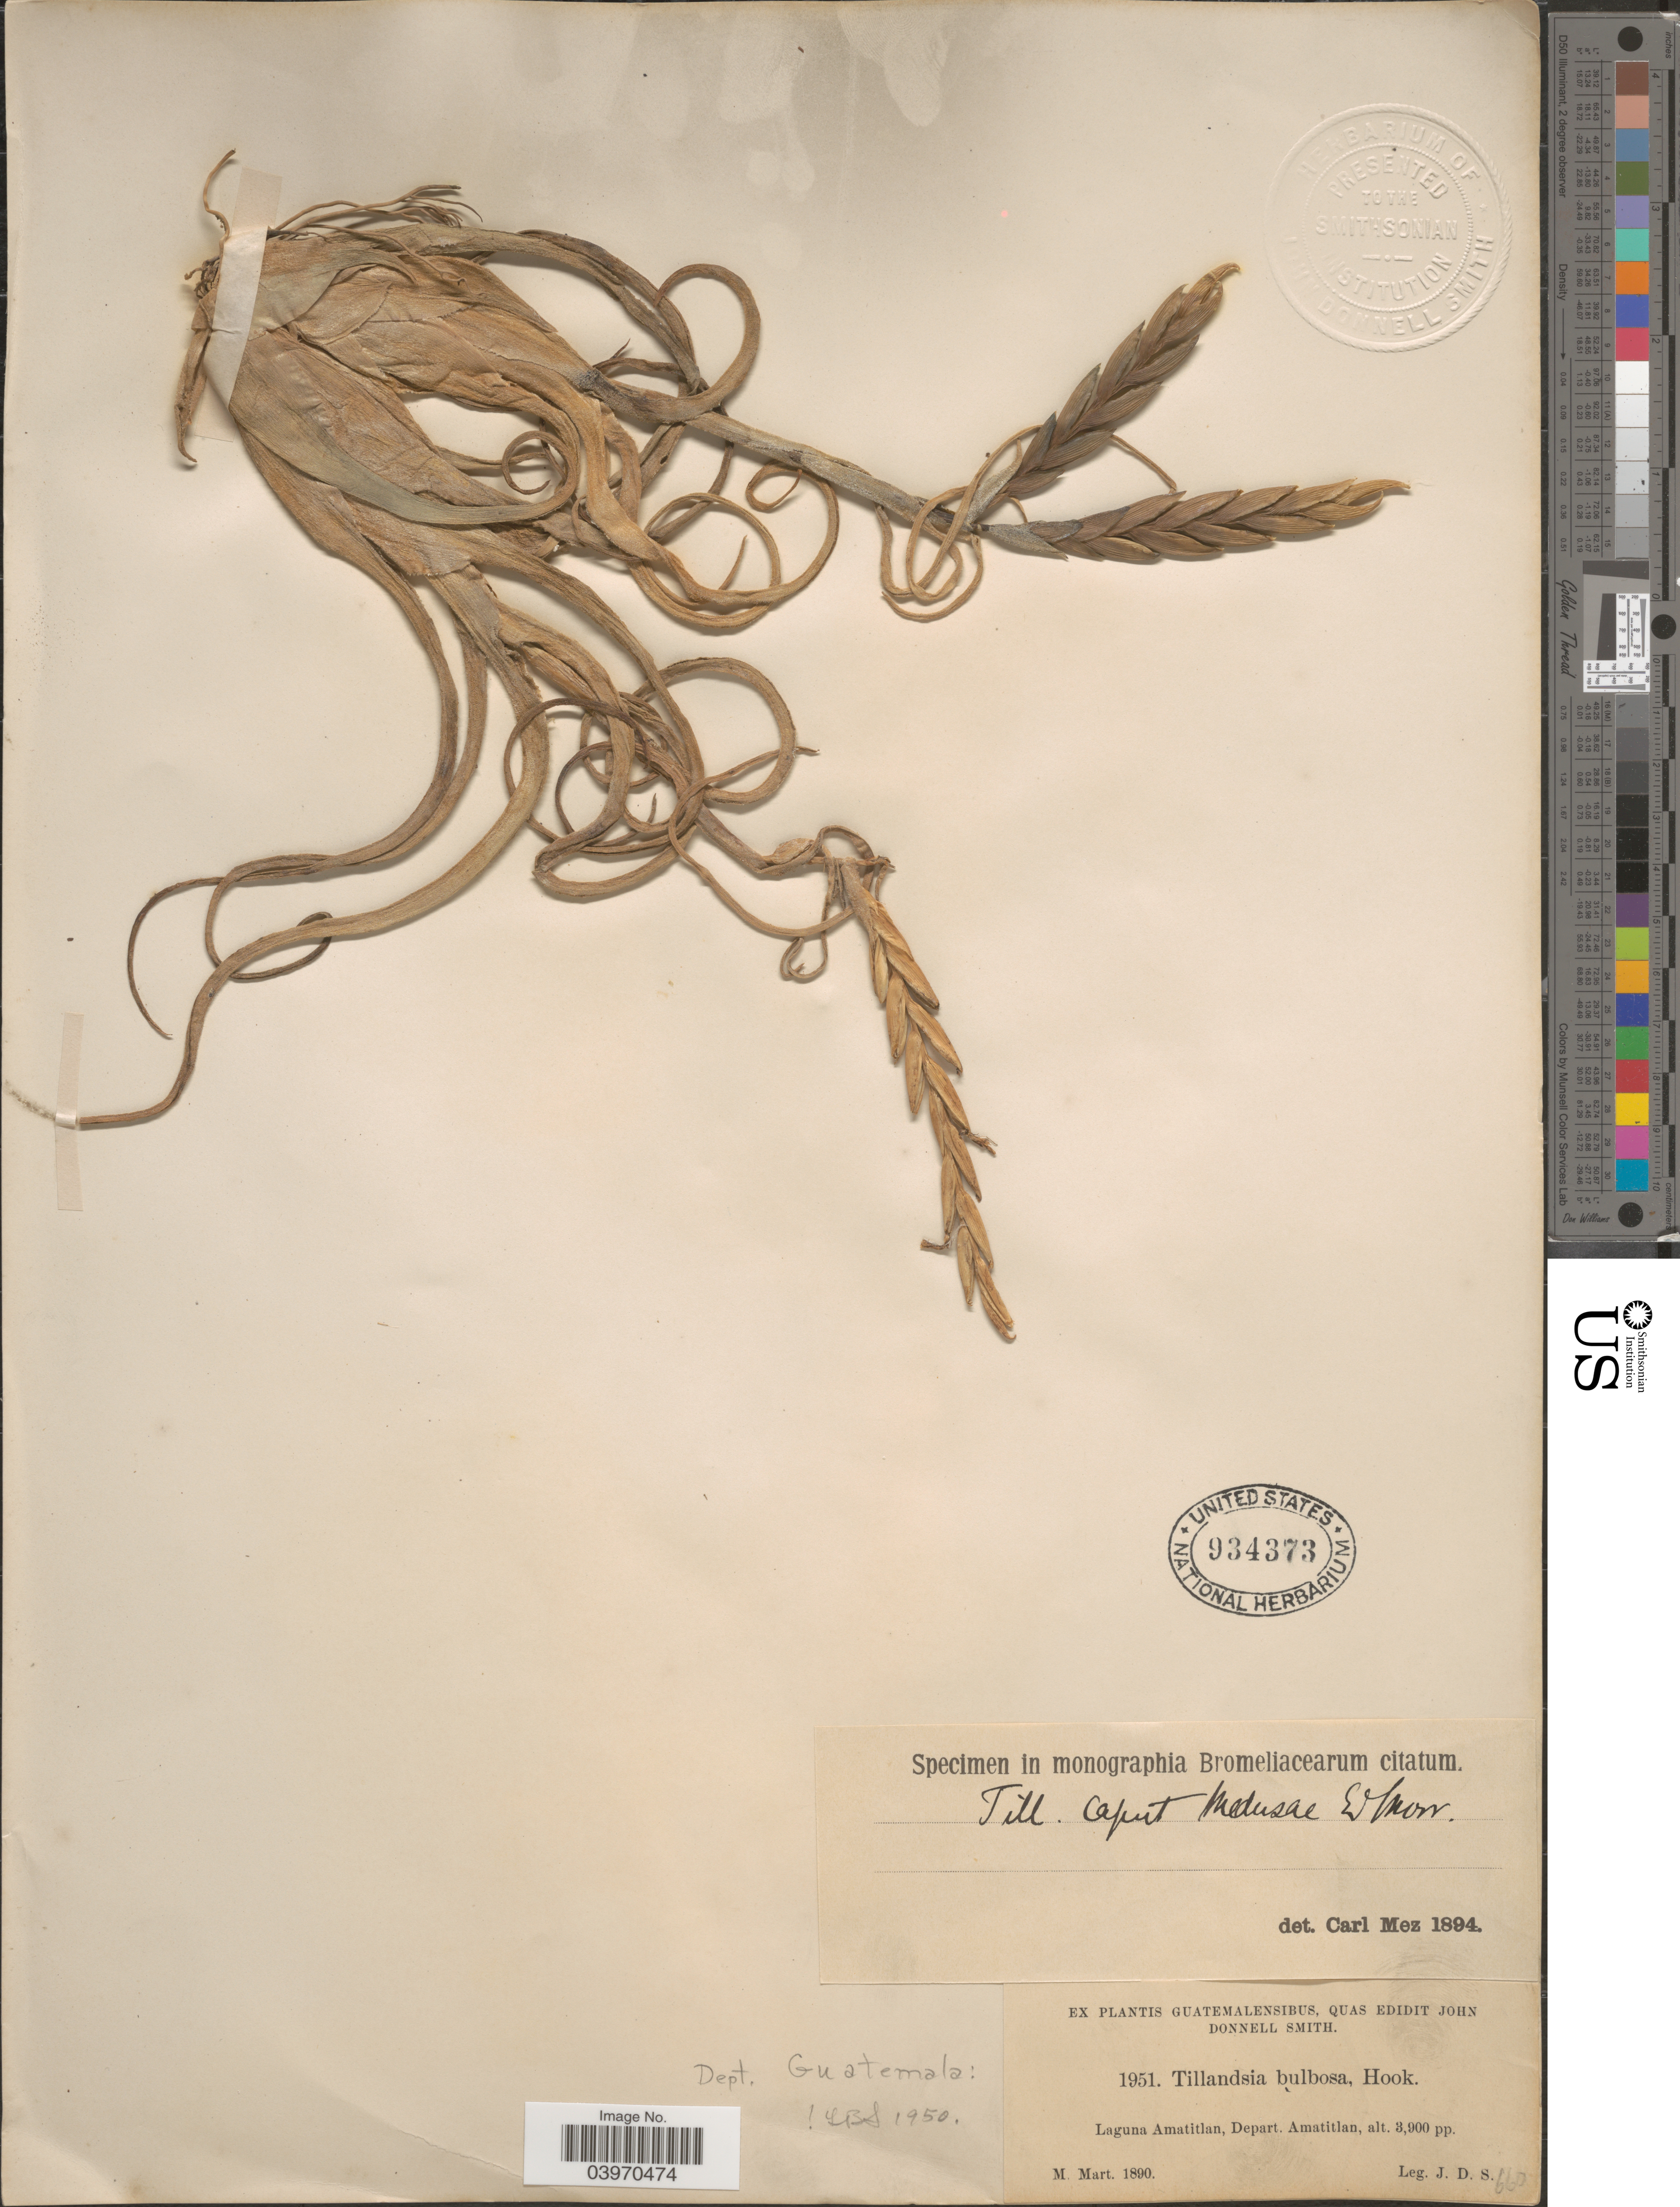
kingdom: Plantae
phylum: Tracheophyta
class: Liliopsida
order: Poales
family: Bromeliaceae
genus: Tillandsia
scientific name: Tillandsia caput-medusae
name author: É. Morren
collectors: J. Donnell Smith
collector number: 1951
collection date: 1890-03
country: Guatemala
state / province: Guatemala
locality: Dept. Guatemala. Laguna Amatitlan, Depart. Amatitlan.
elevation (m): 1189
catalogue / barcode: US 934373